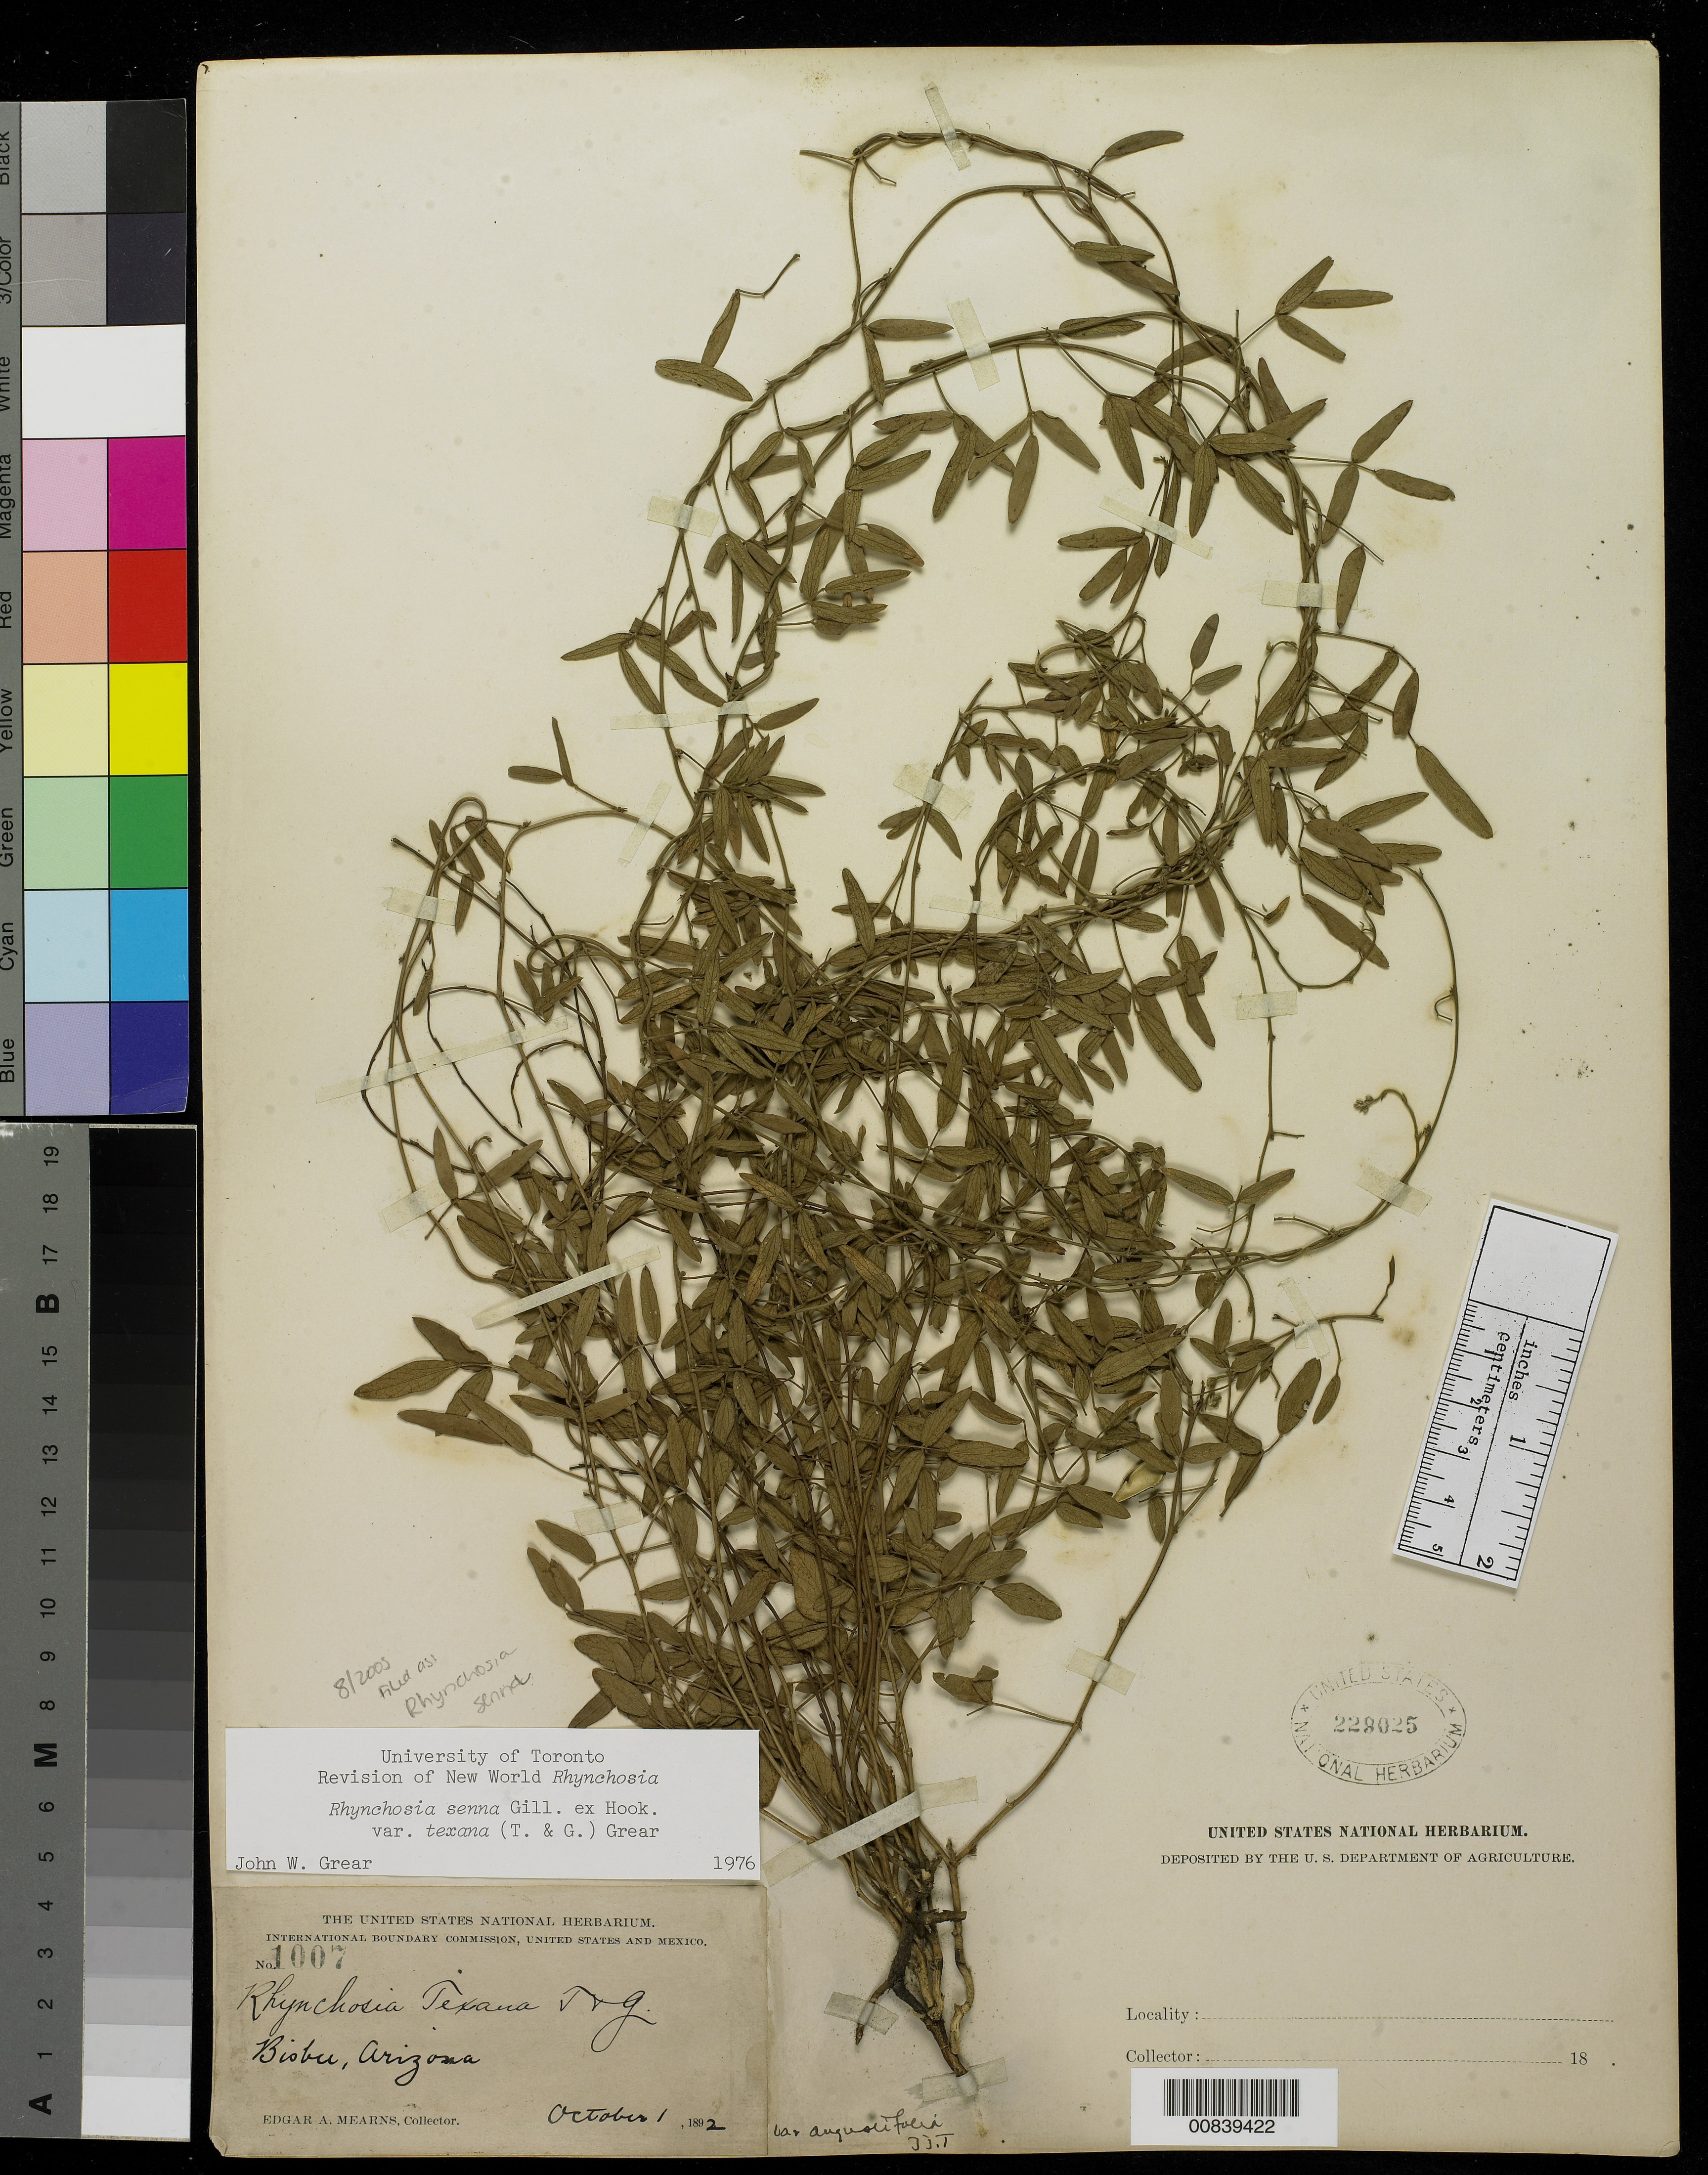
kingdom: Plantae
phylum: Tracheophyta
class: Magnoliopsida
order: Fabales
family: Fabaceae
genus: Rhynchosia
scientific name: Rhynchosia senna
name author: Gillies ex Hook.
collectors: E. A. Mearns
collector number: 1007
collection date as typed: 01 Oct 1892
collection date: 1892-10-01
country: United States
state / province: Arizona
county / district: Cochise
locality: Bisbee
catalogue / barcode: US 229025